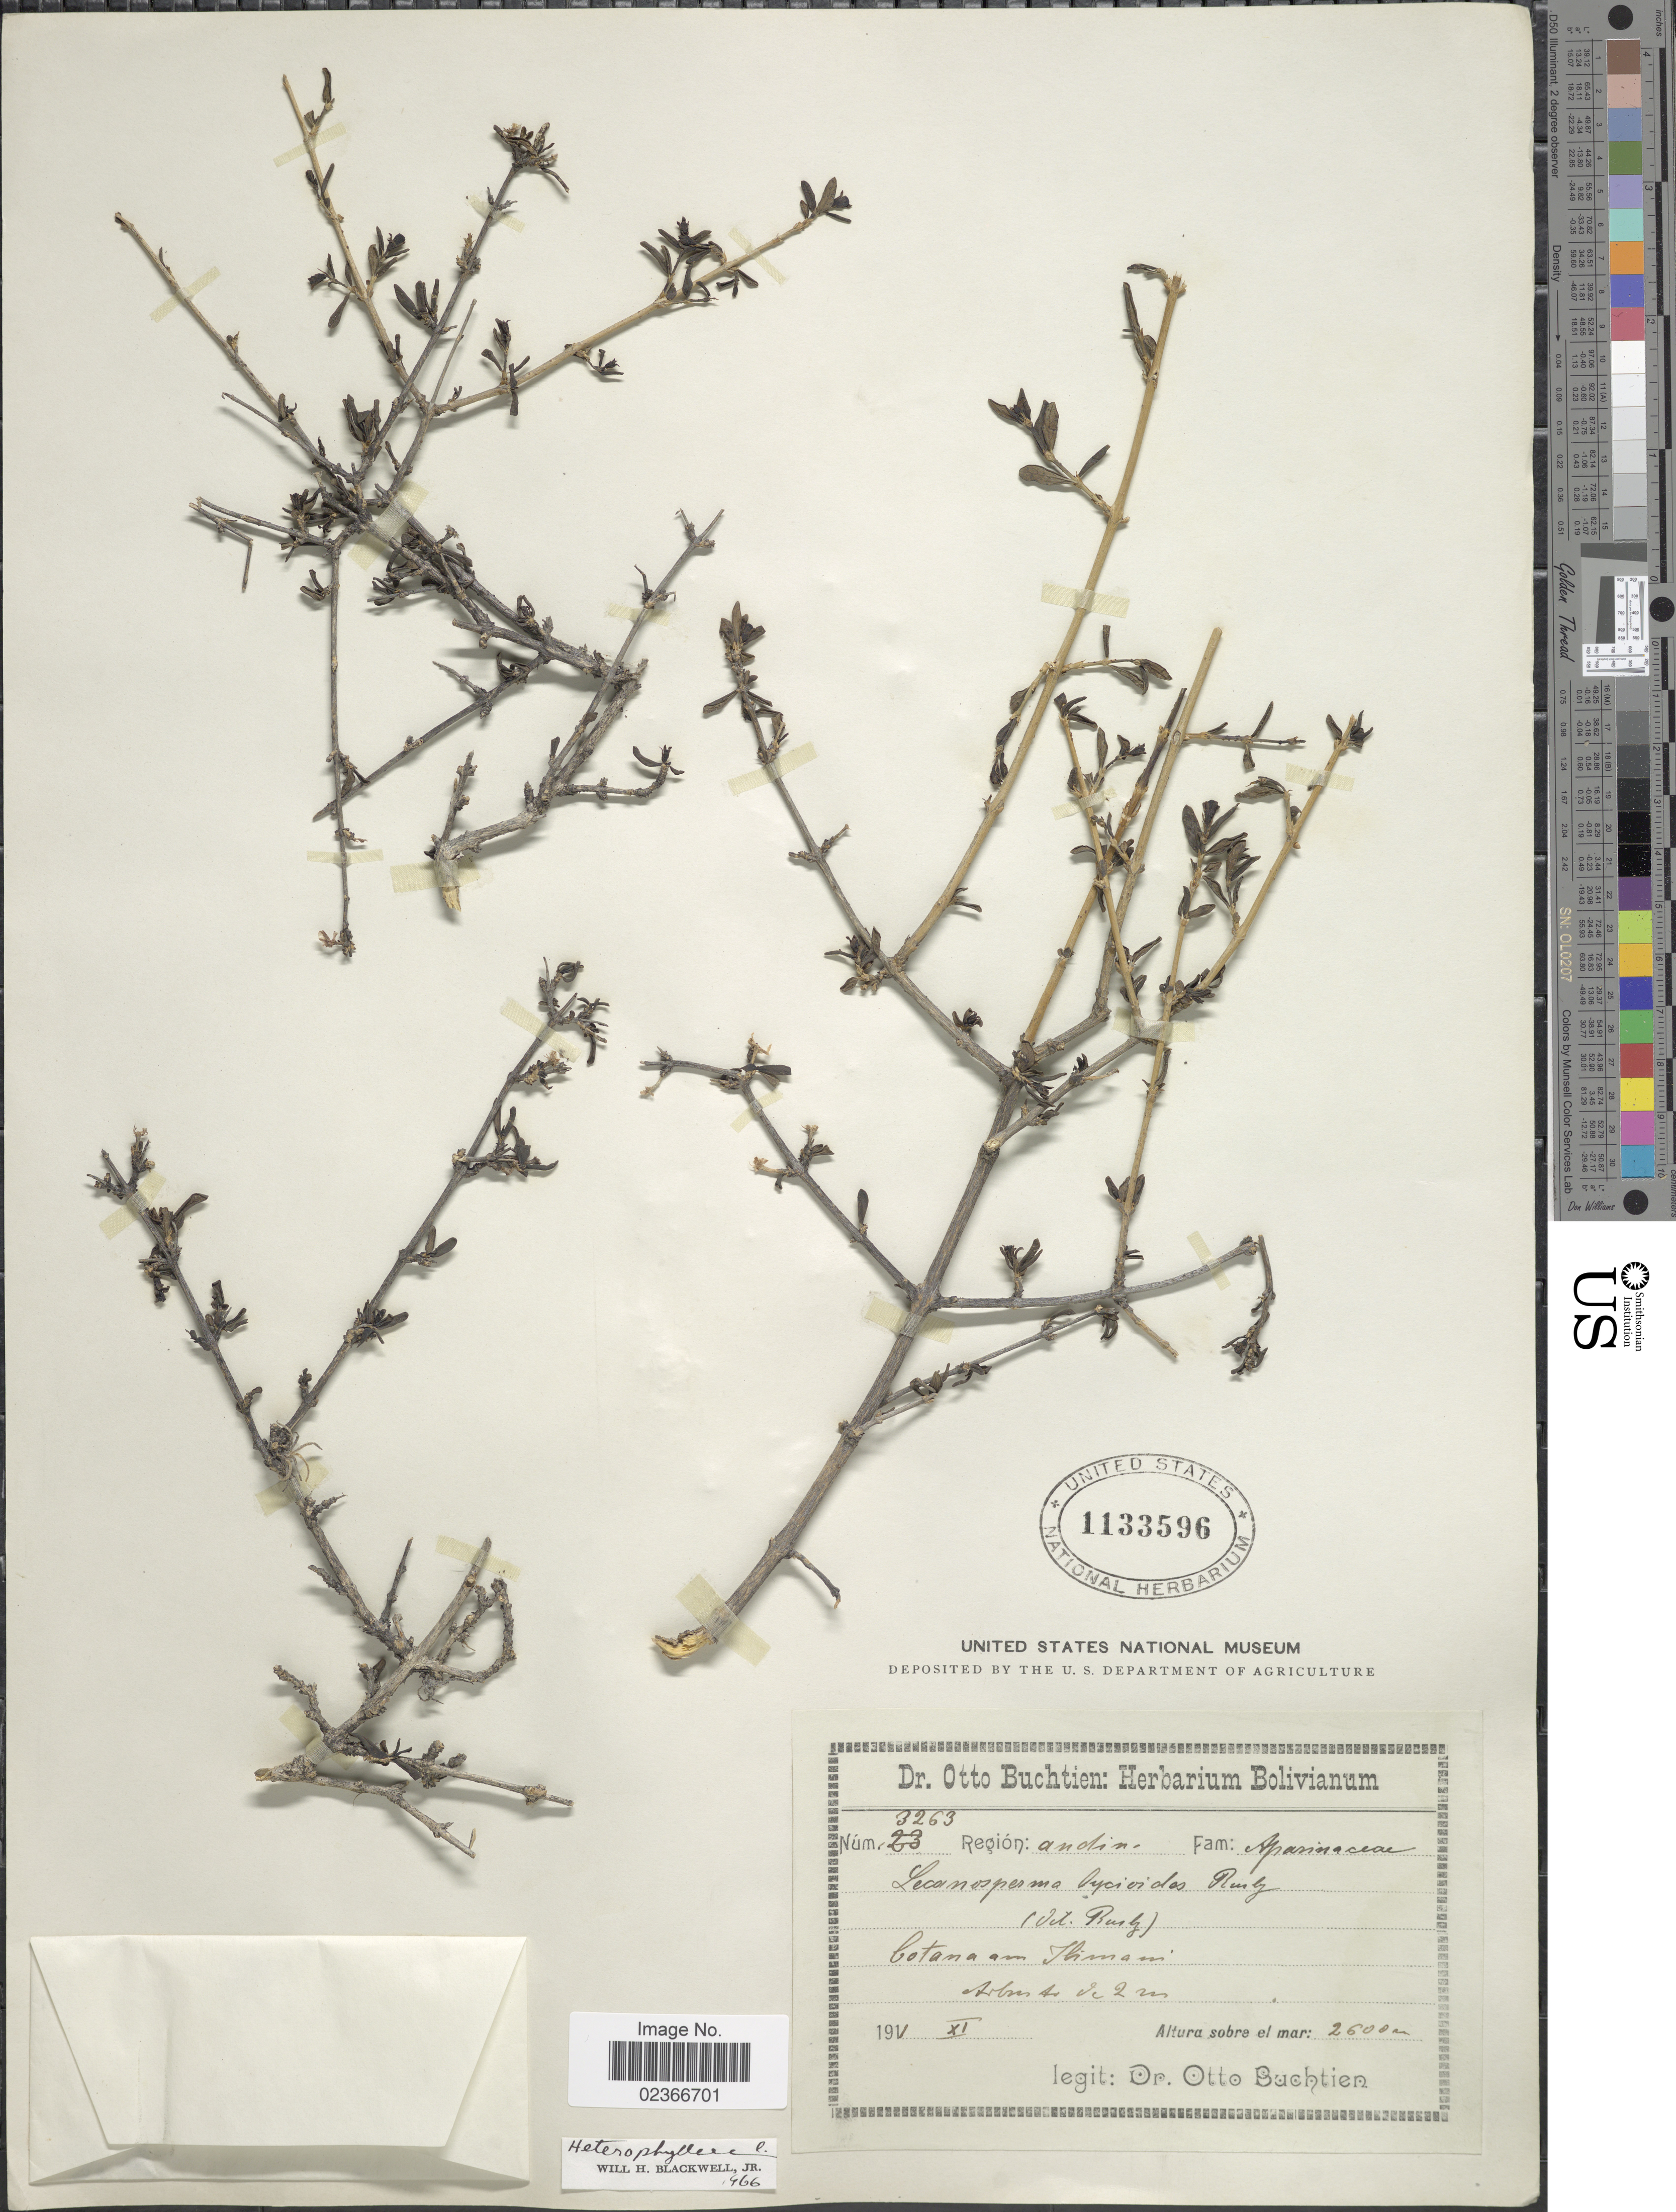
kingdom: Plantae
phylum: Tracheophyta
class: Magnoliopsida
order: Gentianales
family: Rubiaceae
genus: Heterophyllaea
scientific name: Heterophyllaea lycioides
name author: (Rusby) Sandwith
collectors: O. Buchtien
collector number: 3263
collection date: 1905-11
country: Bolivia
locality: Cotaña am Illimani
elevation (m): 2600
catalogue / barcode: US 1133596